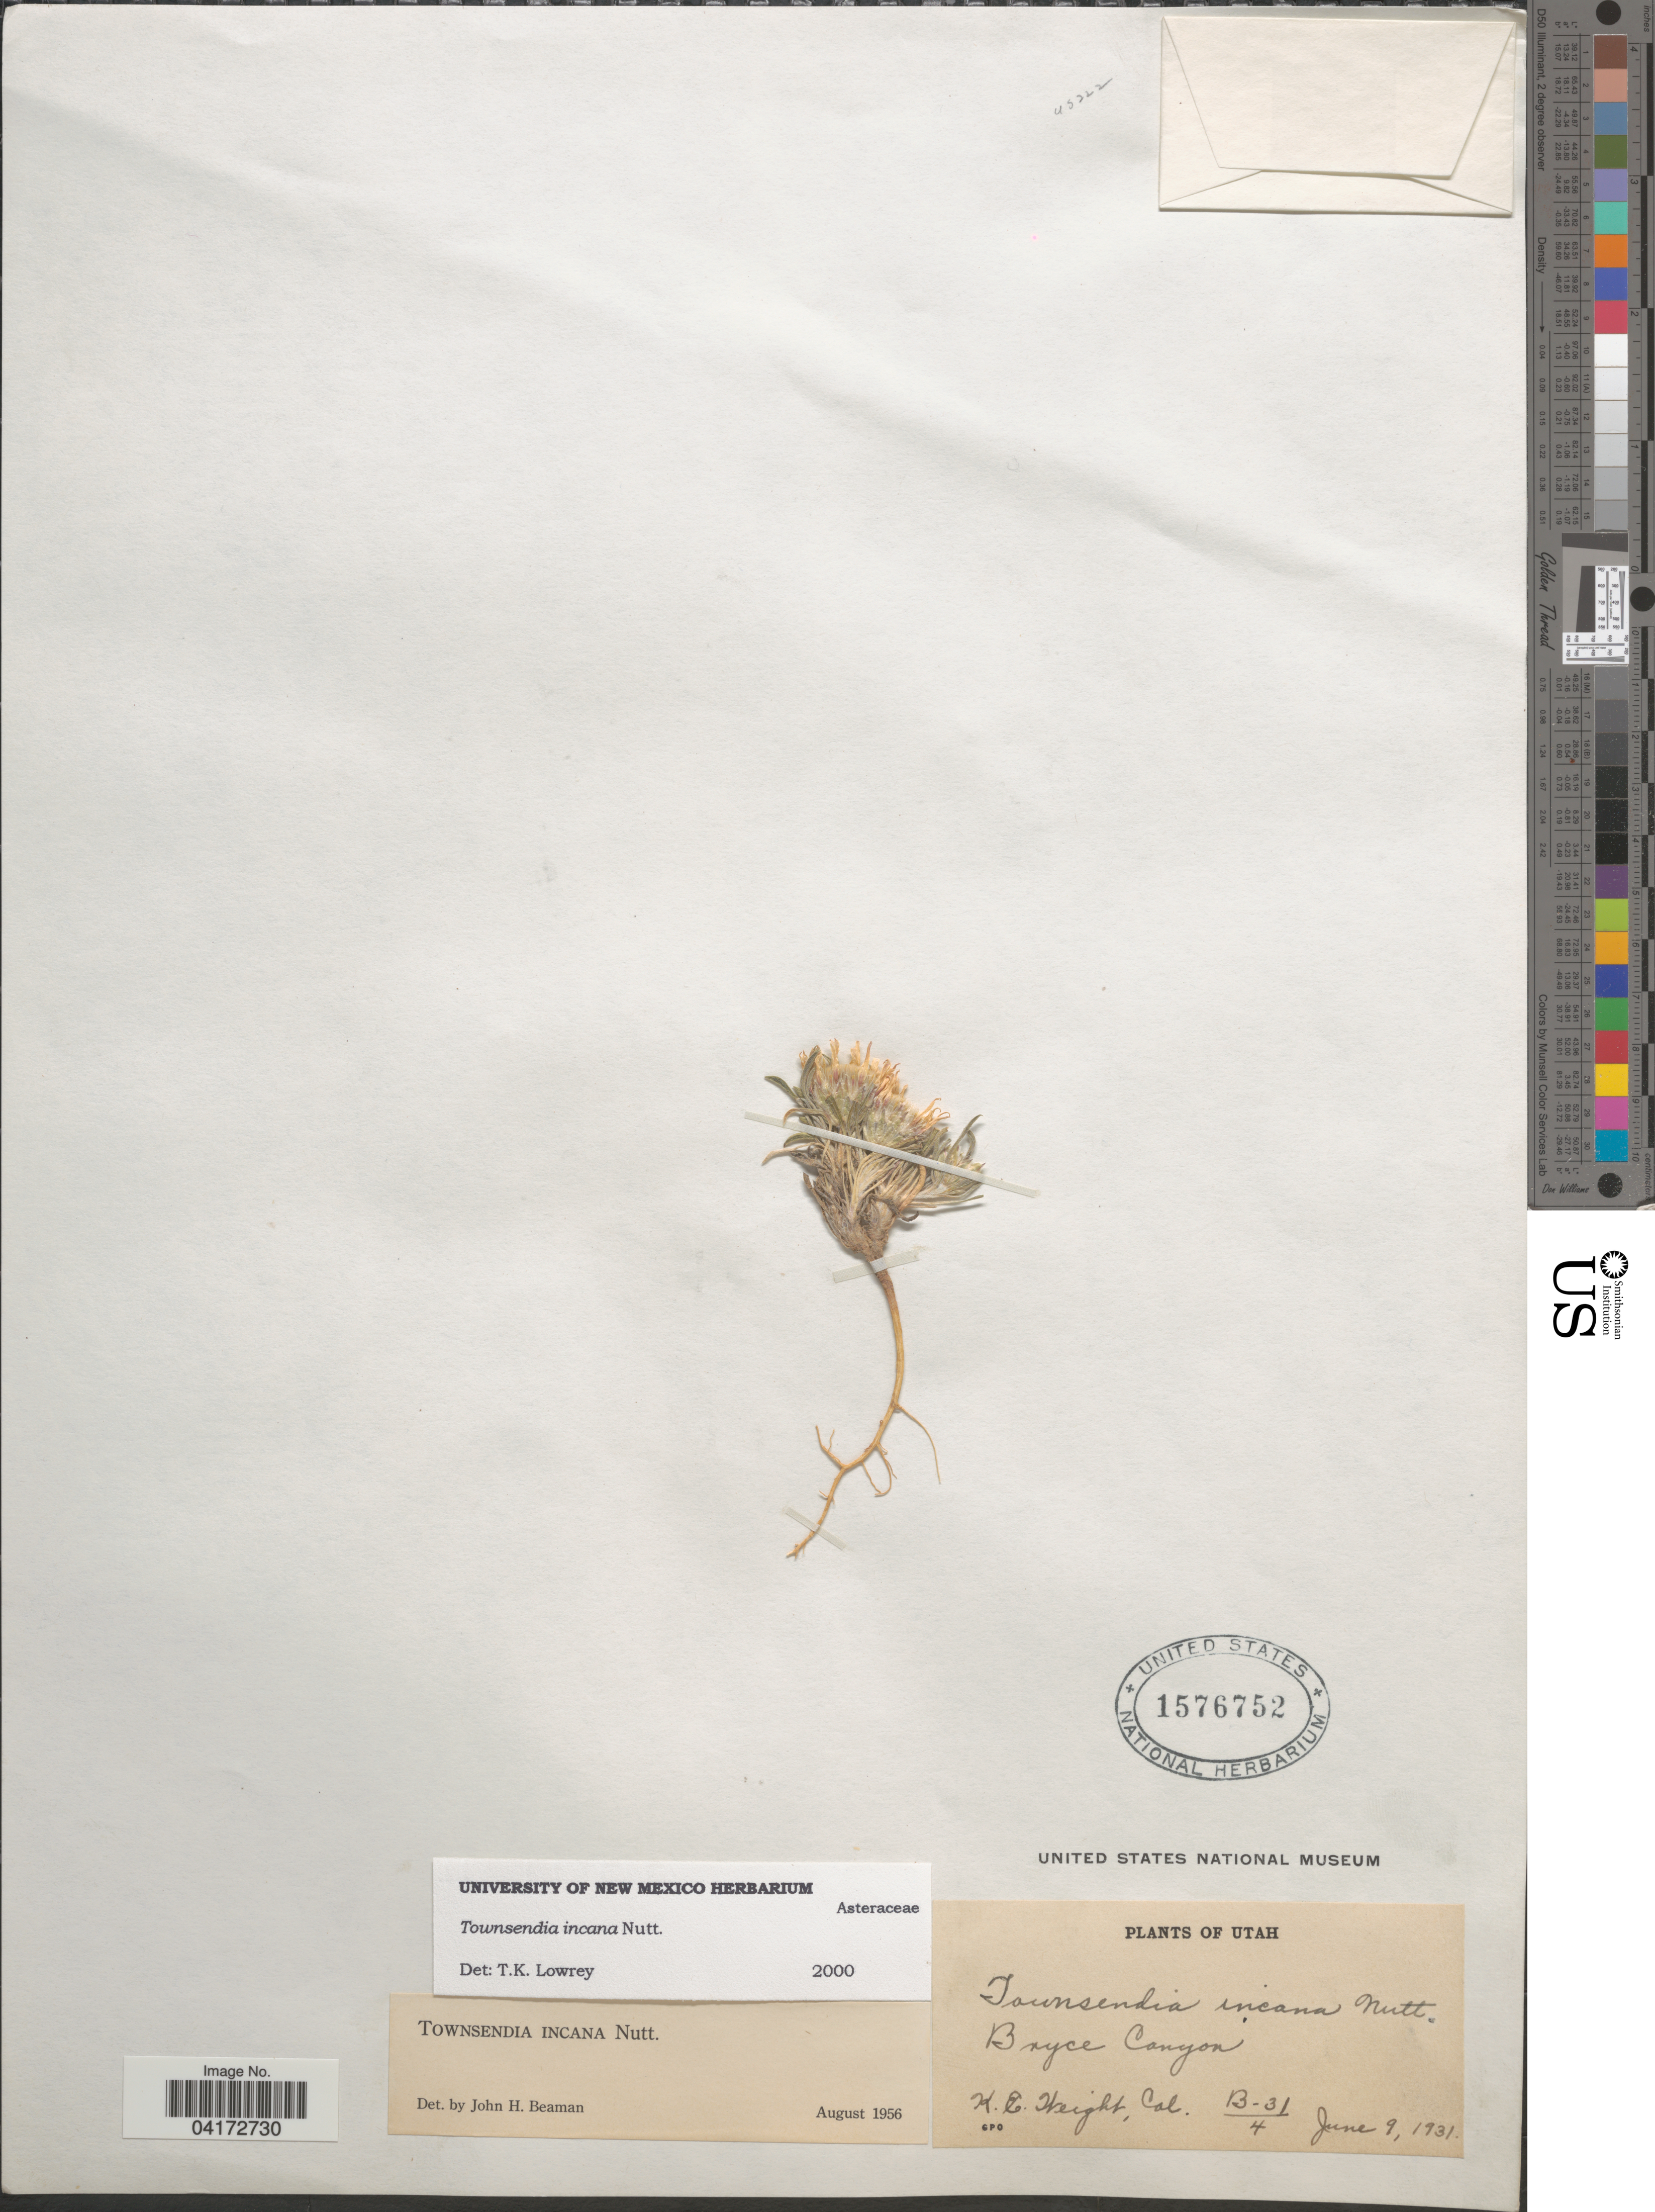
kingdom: Plantae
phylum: Tracheophyta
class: Magnoliopsida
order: Asterales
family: Asteraceae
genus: Townsendia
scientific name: Townsendia incana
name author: Nutt.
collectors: K. Weight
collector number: B-31/4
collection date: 1931-06-09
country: United States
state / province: Utah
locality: Bryce Canyon.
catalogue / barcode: US 1576752